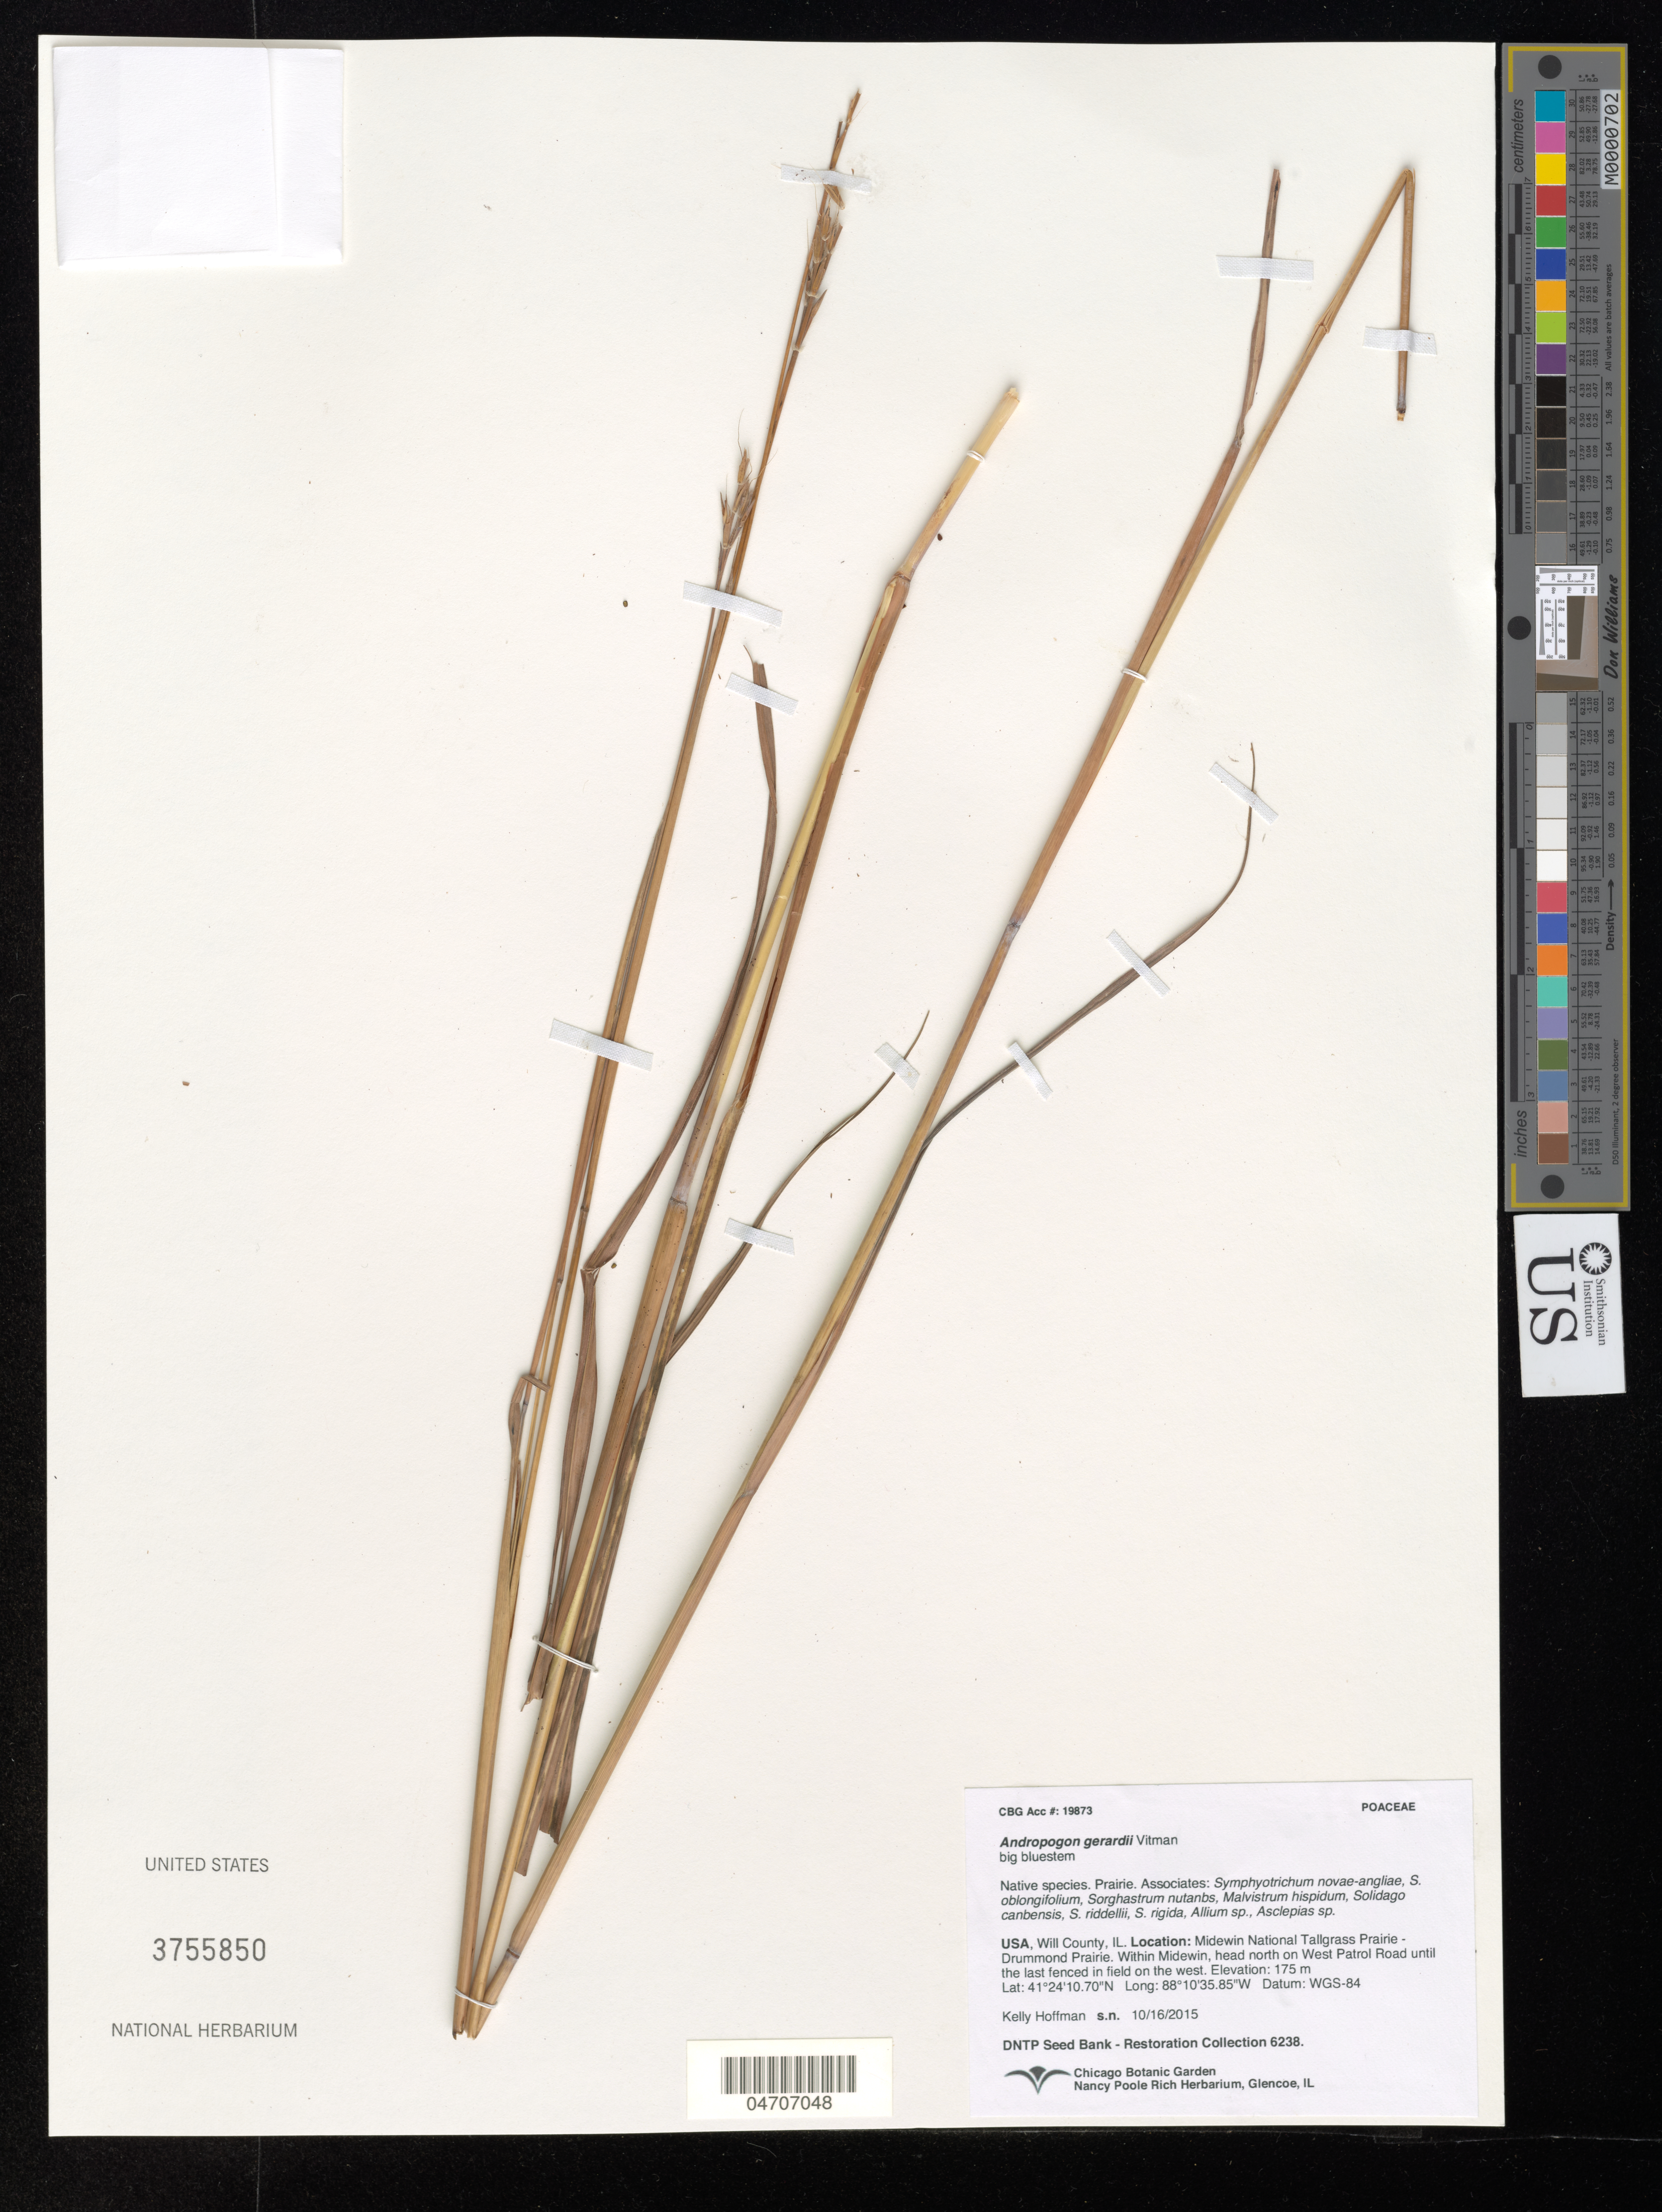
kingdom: Plantae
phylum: Tracheophyta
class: Liliopsida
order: Poales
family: Poaceae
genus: Andropogon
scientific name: Andropogon gerardii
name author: Vitman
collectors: K. Hoffman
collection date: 2015-10-16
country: United States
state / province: Illinois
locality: Will County. Midewin National Tallgrass Prairie - Drummond Prairie. Within Midewin, head north on West Patrol Road until the last fenced in field on the west.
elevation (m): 175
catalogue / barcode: US 3755850